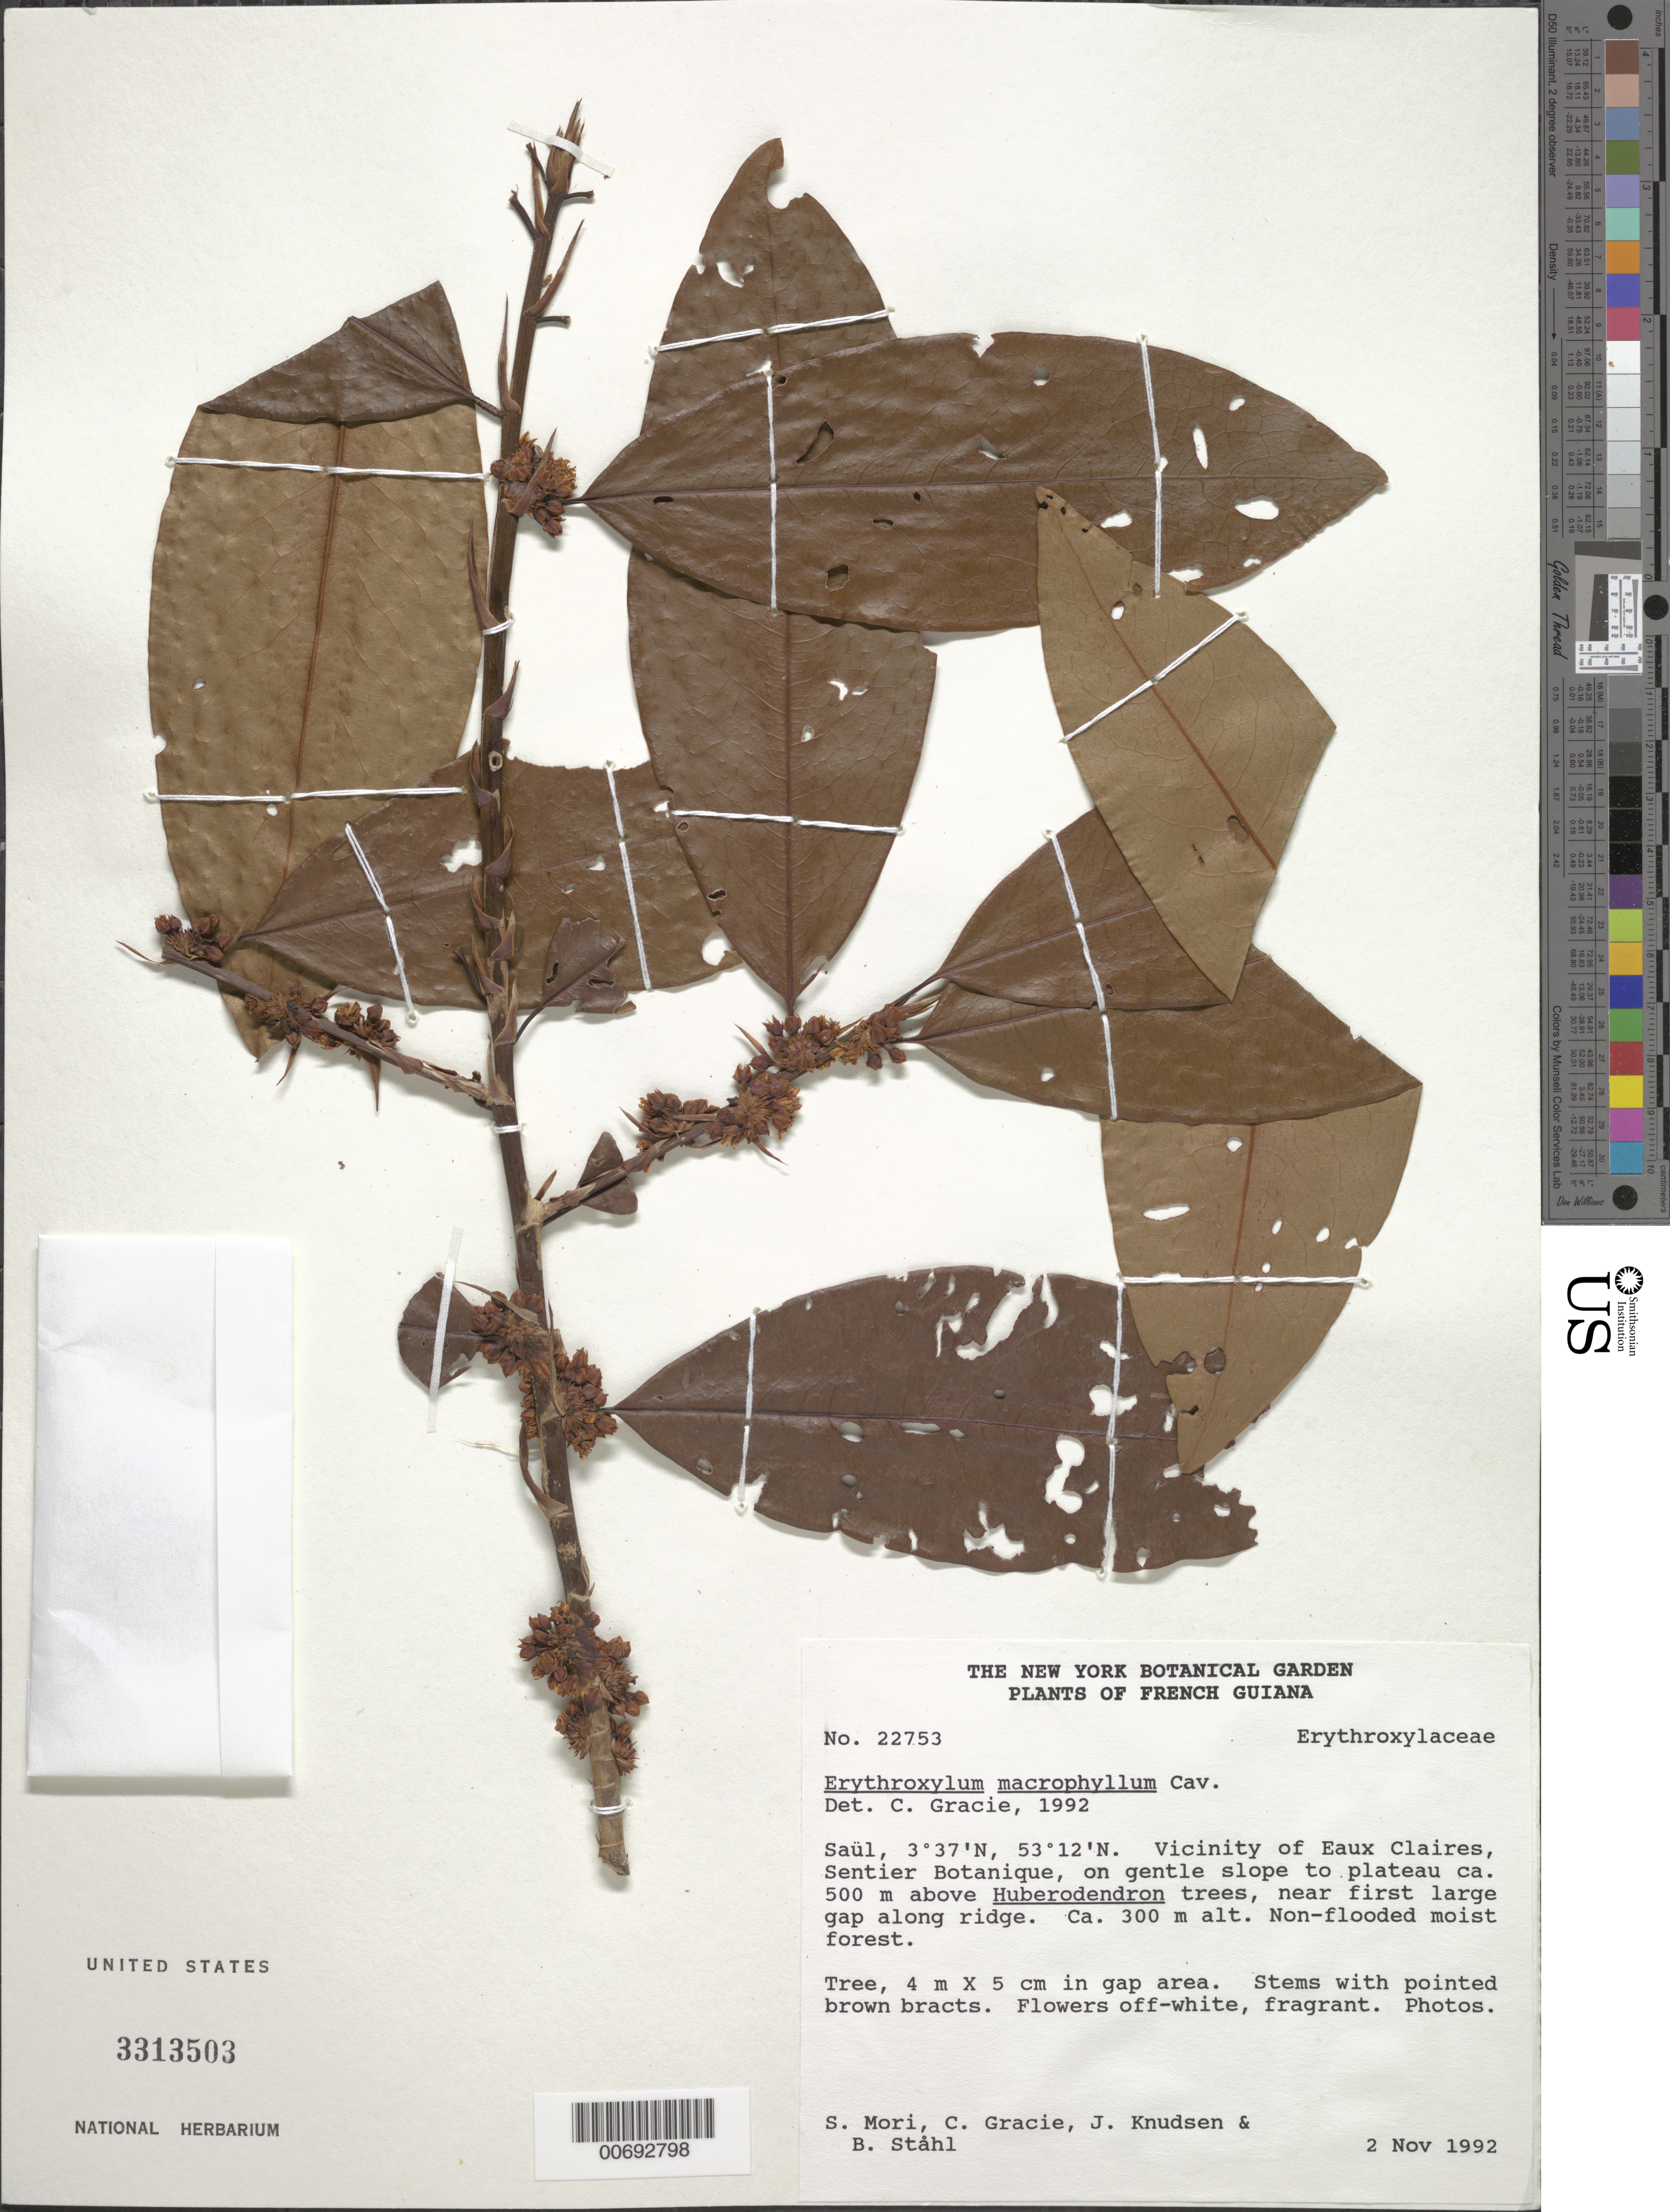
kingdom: Plantae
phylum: Tracheophyta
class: Magnoliopsida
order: Malpighiales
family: Erythroxylaceae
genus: Erythroxylum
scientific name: Erythroxylum macrophyllum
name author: Cav.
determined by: Gracie, Carol A.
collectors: S. Mori, C. A. Gracie, J. Knudsen & B. Ståhl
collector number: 22753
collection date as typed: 2-Nov-92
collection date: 1992-11-02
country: French Guiana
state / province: Saint-Laurent-du-Maroni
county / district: Saül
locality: Saül, vicinity of Eaux Claires, Sentier Botanique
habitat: Non-flooded moist forest; 500 m. above Huberodendron trees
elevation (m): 300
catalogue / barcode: US 3313503